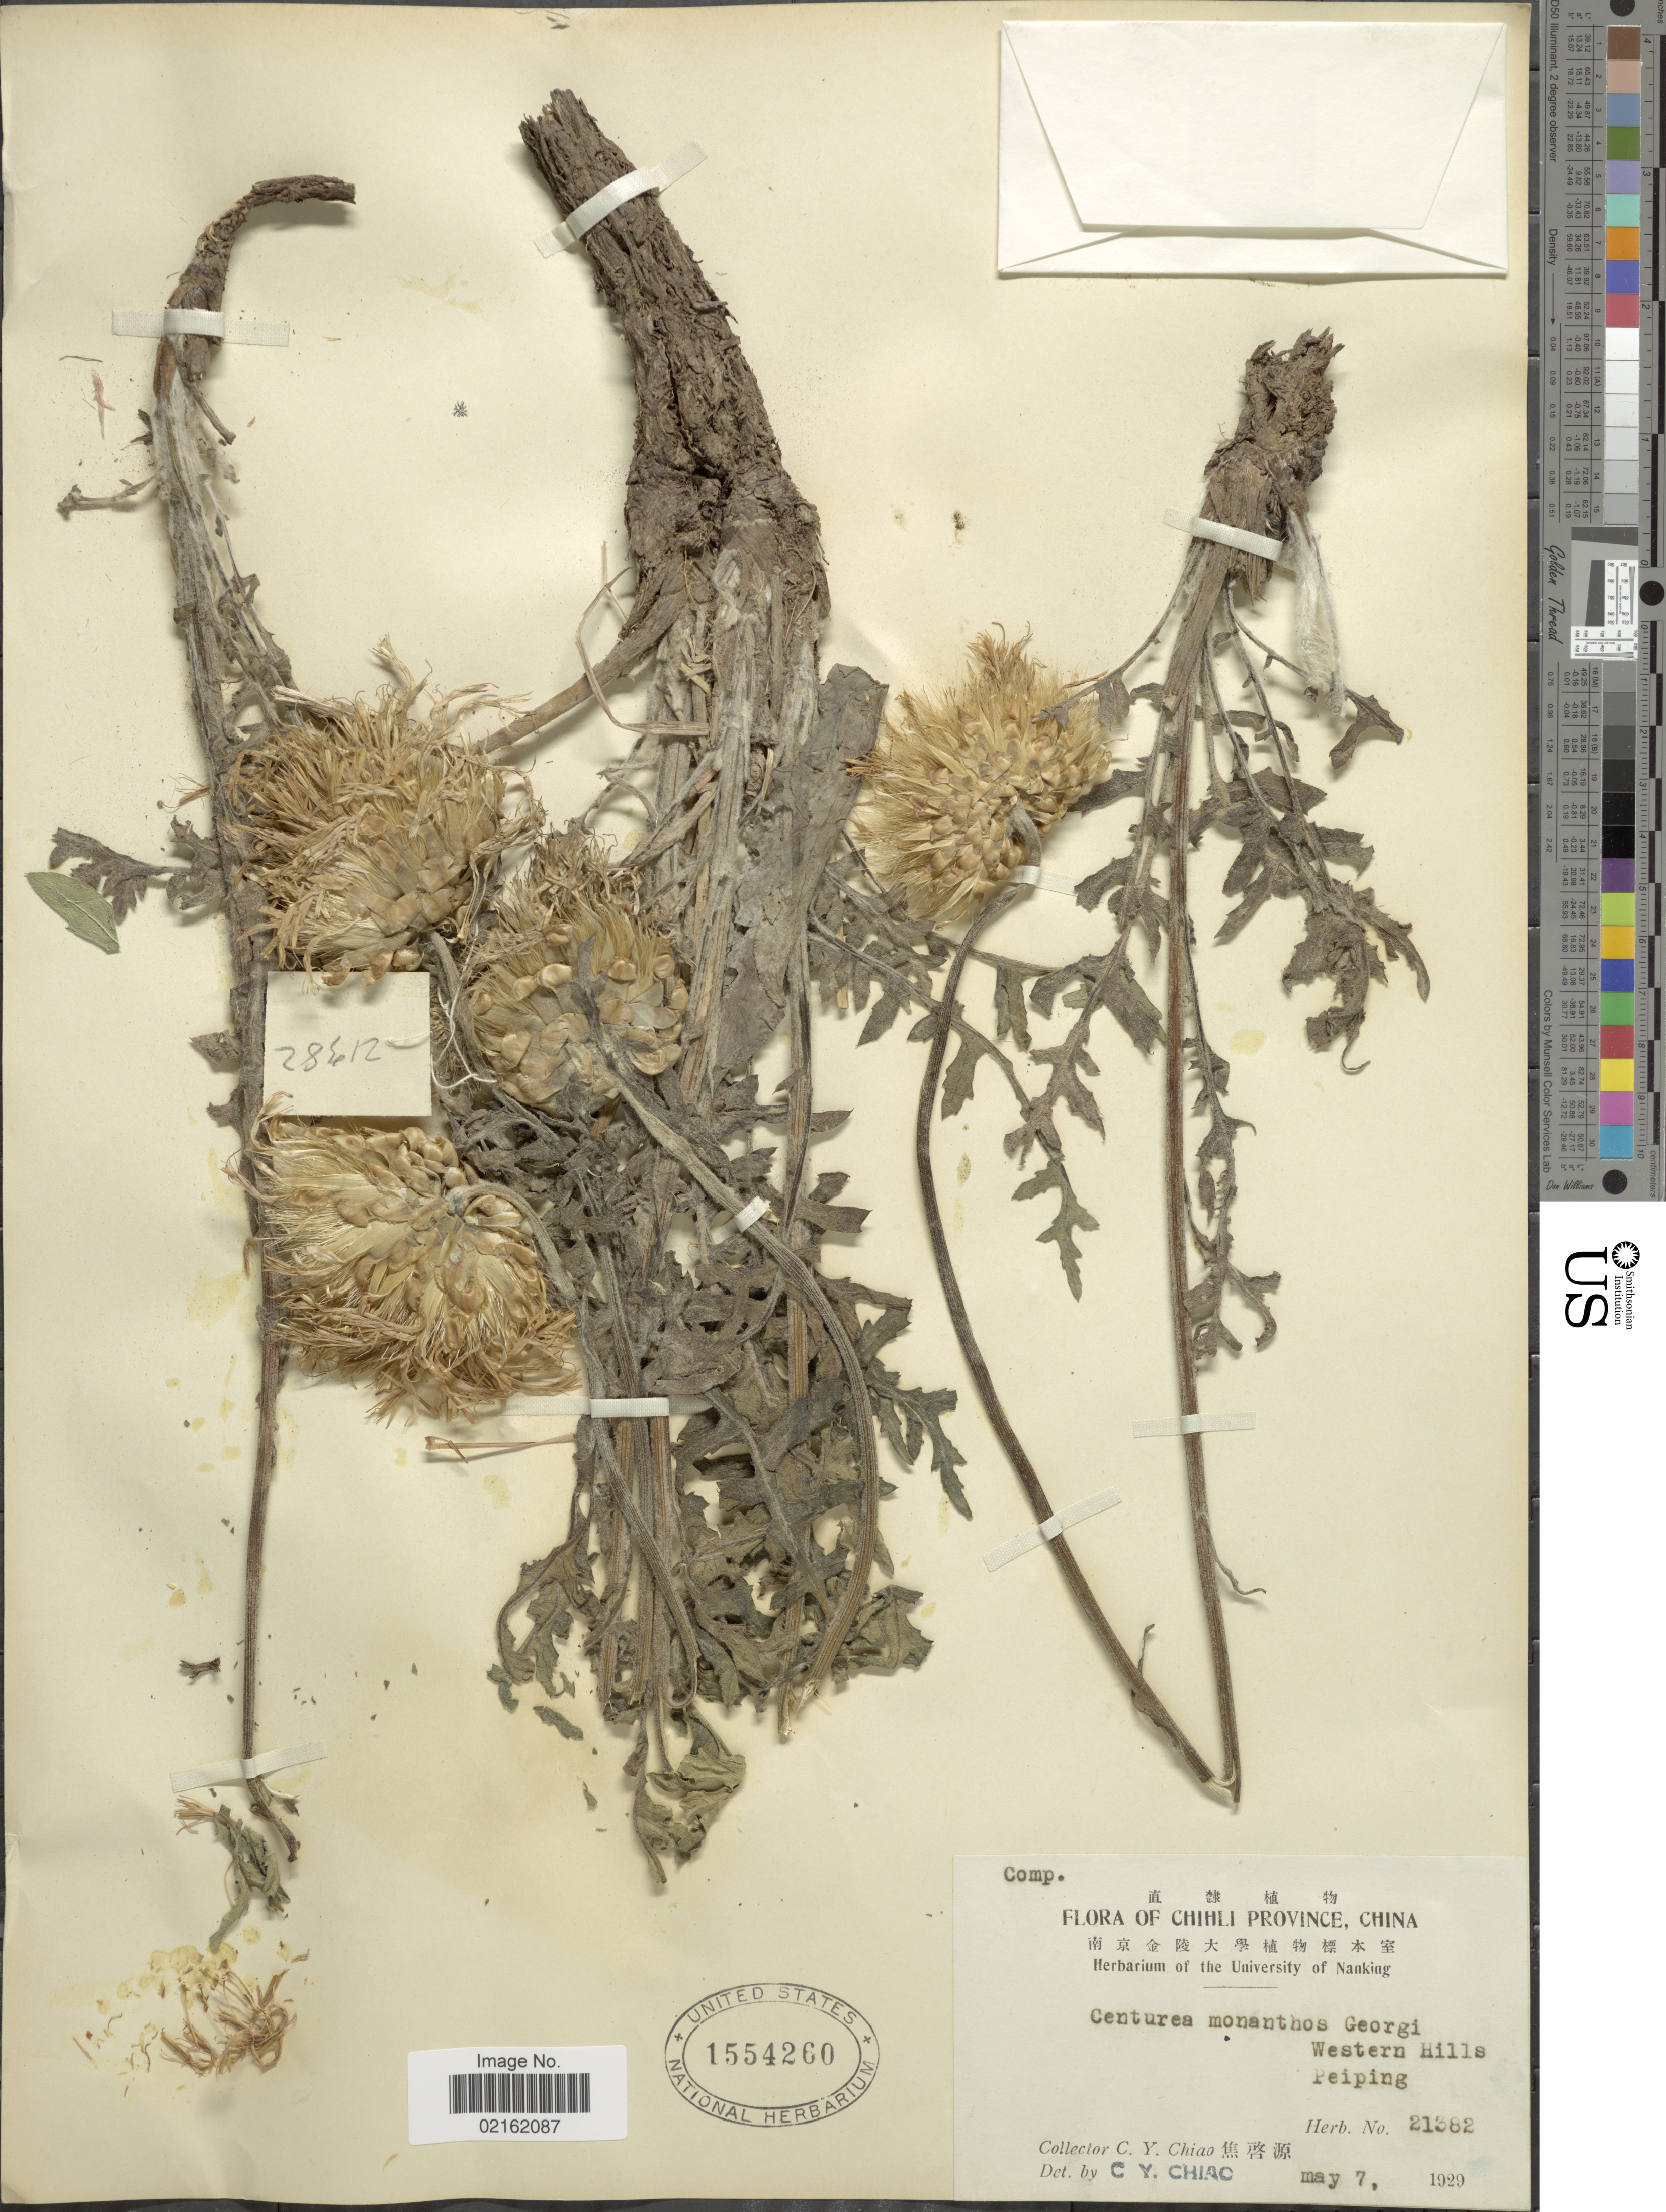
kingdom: Plantae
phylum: Tracheophyta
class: Magnoliopsida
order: Asterales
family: Asteraceae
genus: Leuzea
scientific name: Leuzea uniflora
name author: (L.) Holub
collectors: C. Y. Chiao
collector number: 21382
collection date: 1929-05-07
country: China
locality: Chihli Province, Western Hills, Peiping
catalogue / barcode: US 1554260